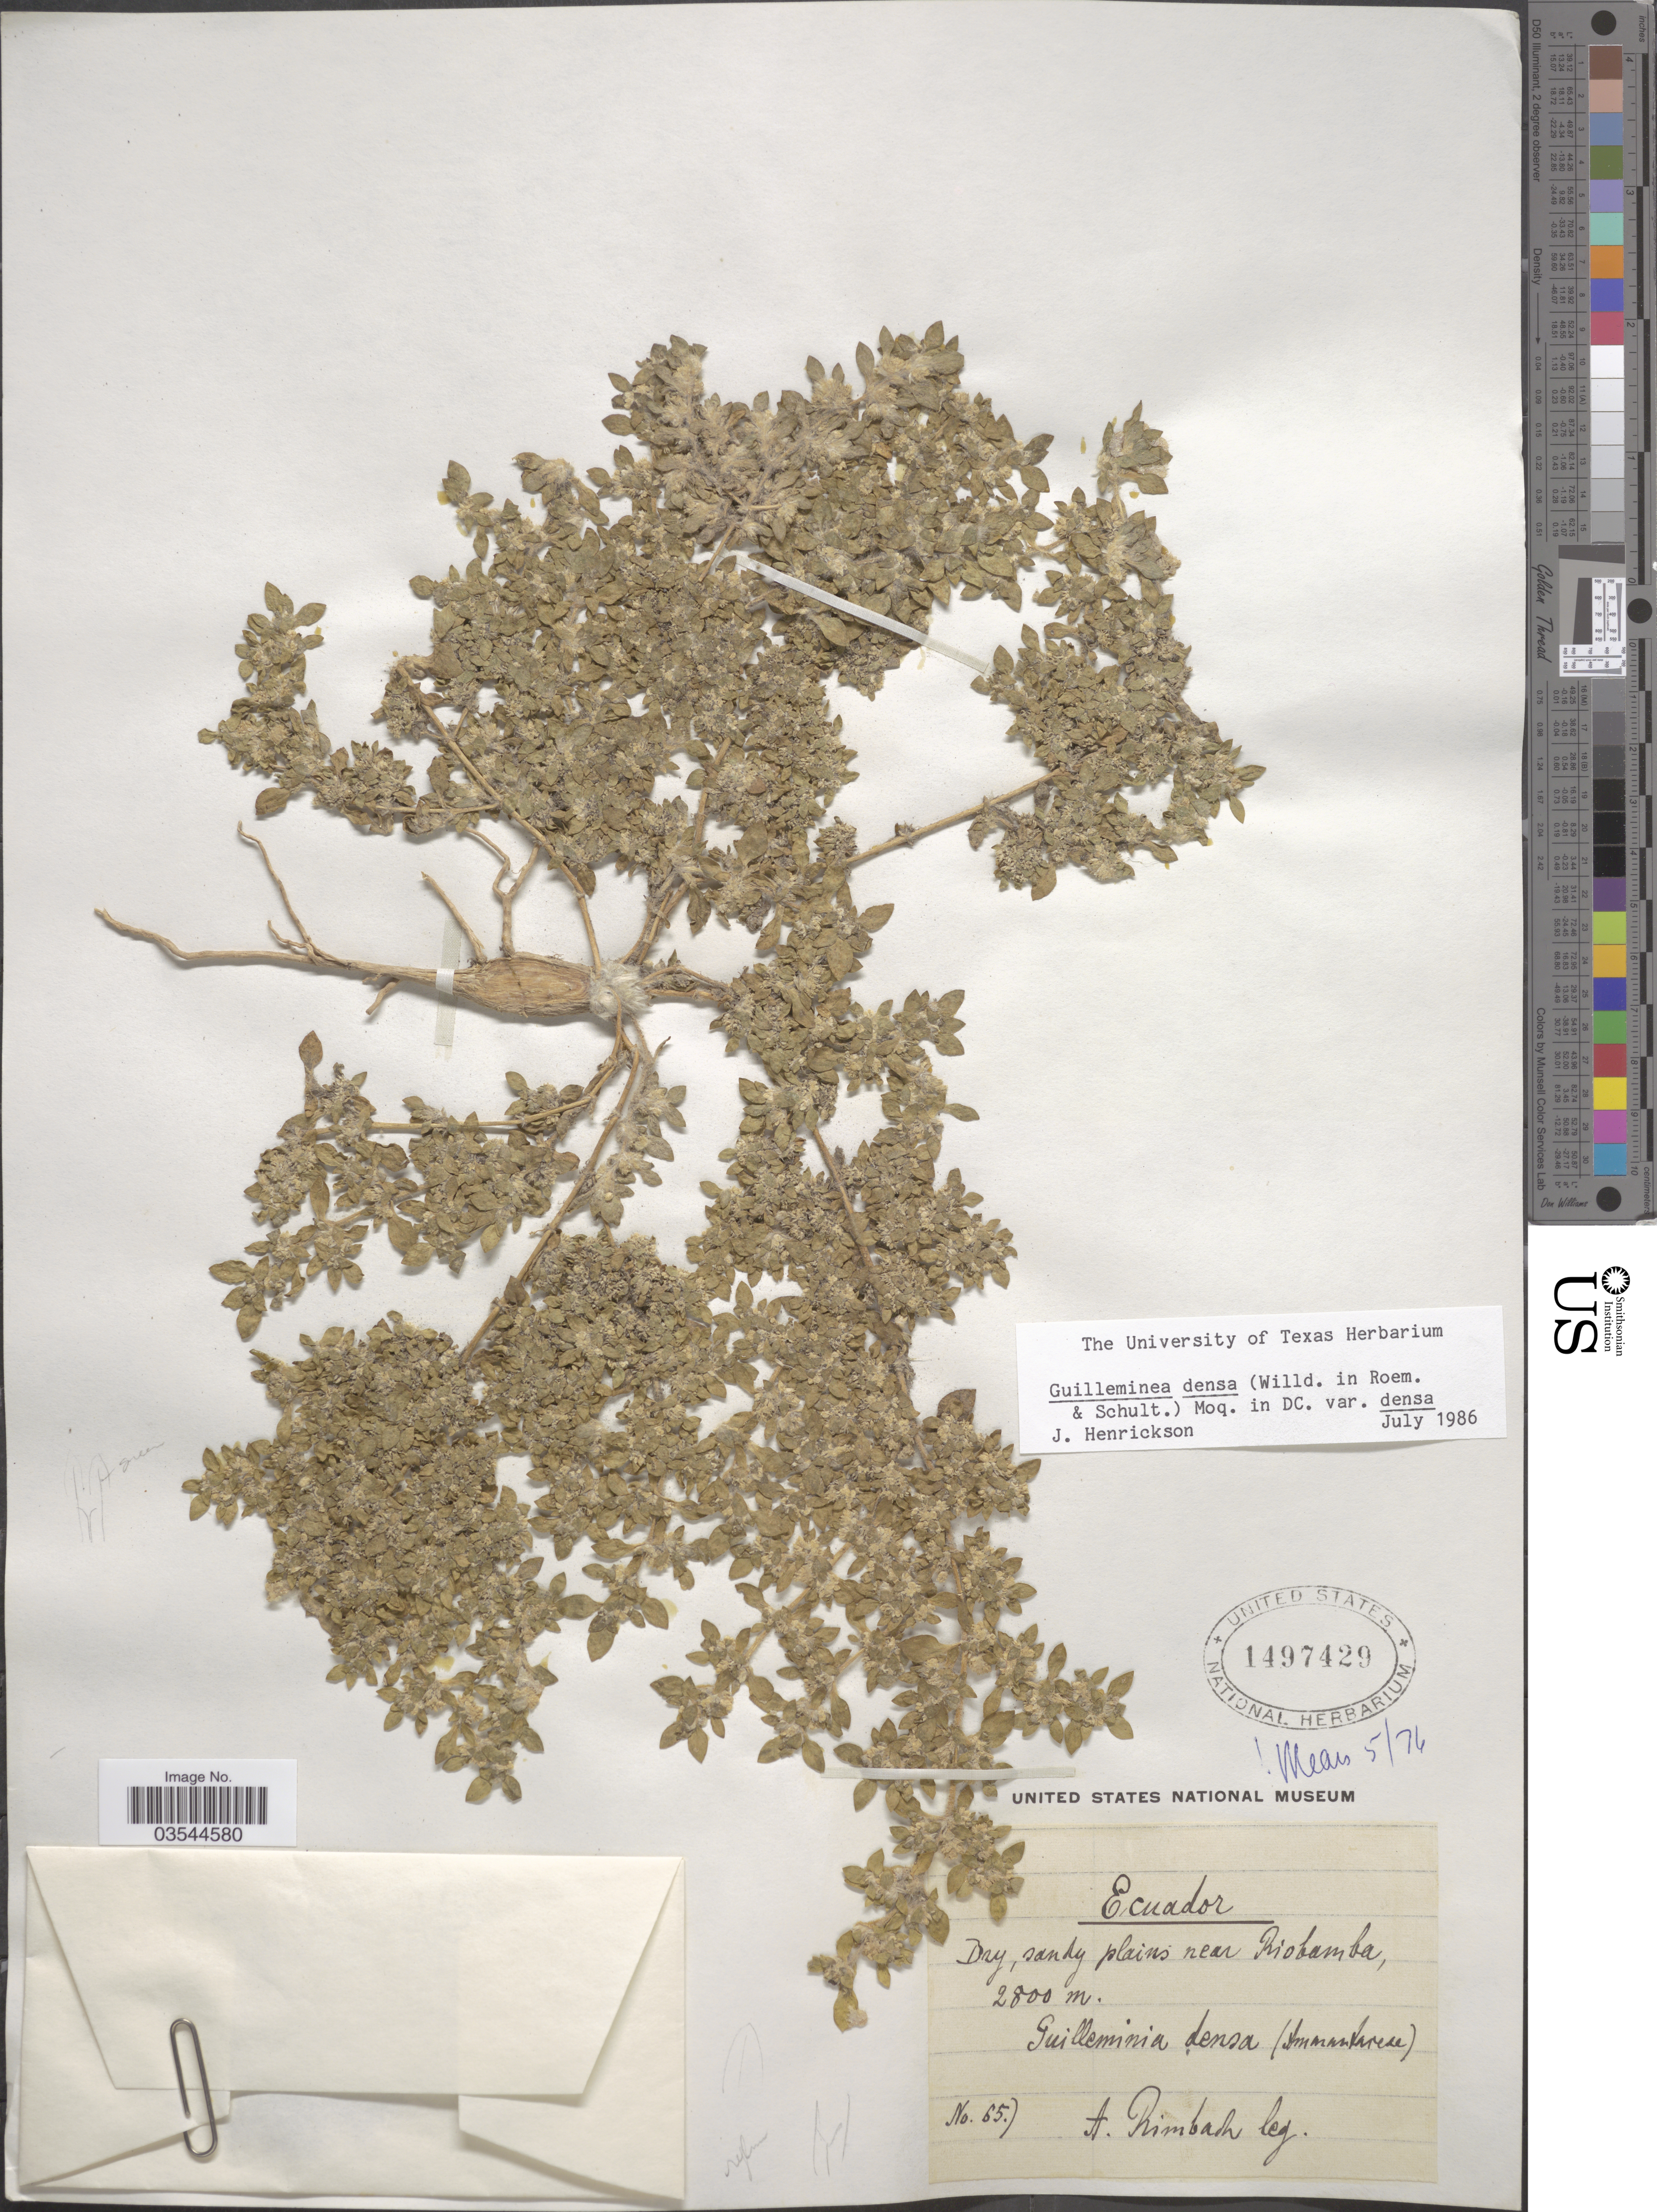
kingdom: Plantae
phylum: Tracheophyta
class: Magnoliopsida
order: Caryophyllales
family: Amaranthaceae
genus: Guilleminea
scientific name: Guilleminea densa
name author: (Humb. & Bonpl. ex Schult.) Moq.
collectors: A. Rimbach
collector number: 657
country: Ecuador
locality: Sandy plains near Riobamba.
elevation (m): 2800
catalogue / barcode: US 1497429